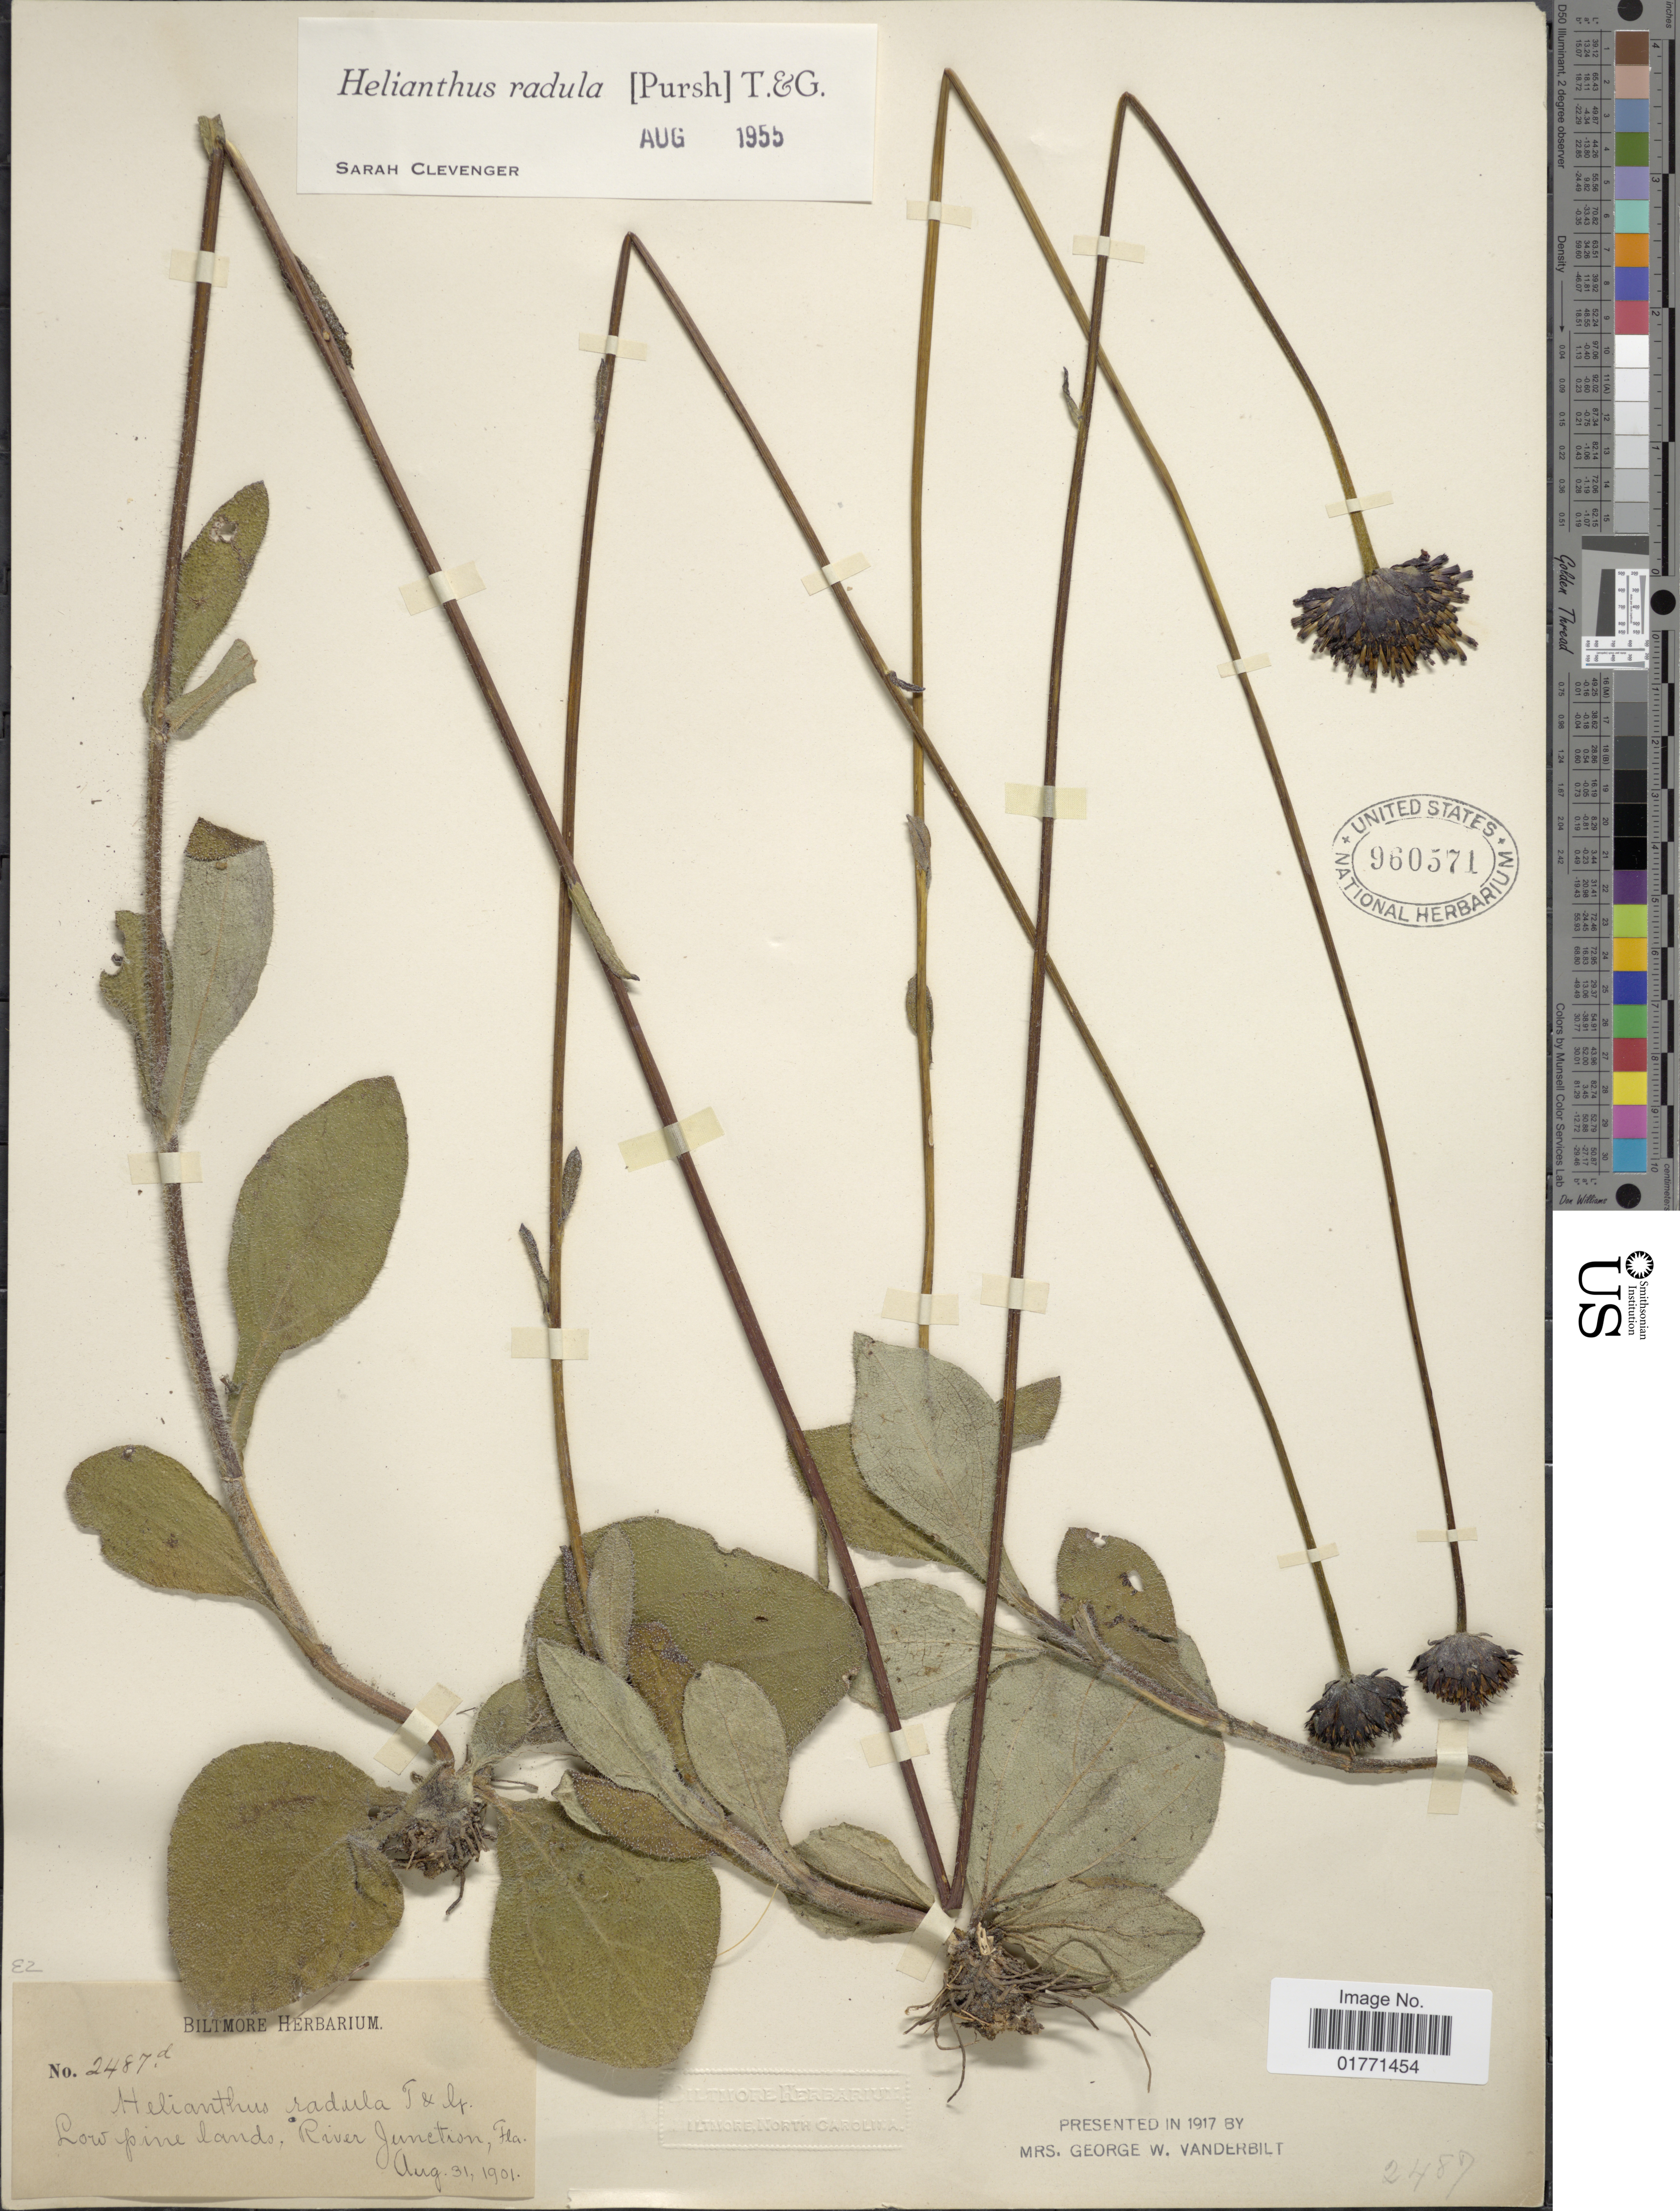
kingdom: Plantae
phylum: Tracheophyta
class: Magnoliopsida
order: Asterales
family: Asteraceae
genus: Helianthus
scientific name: Helianthus radula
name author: (Pursh) Torr. & A. Gray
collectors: ex herb. Biltmore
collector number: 2487d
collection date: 1901-08-31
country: United States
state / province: Florida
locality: River Junction, Florida.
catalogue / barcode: US 960571